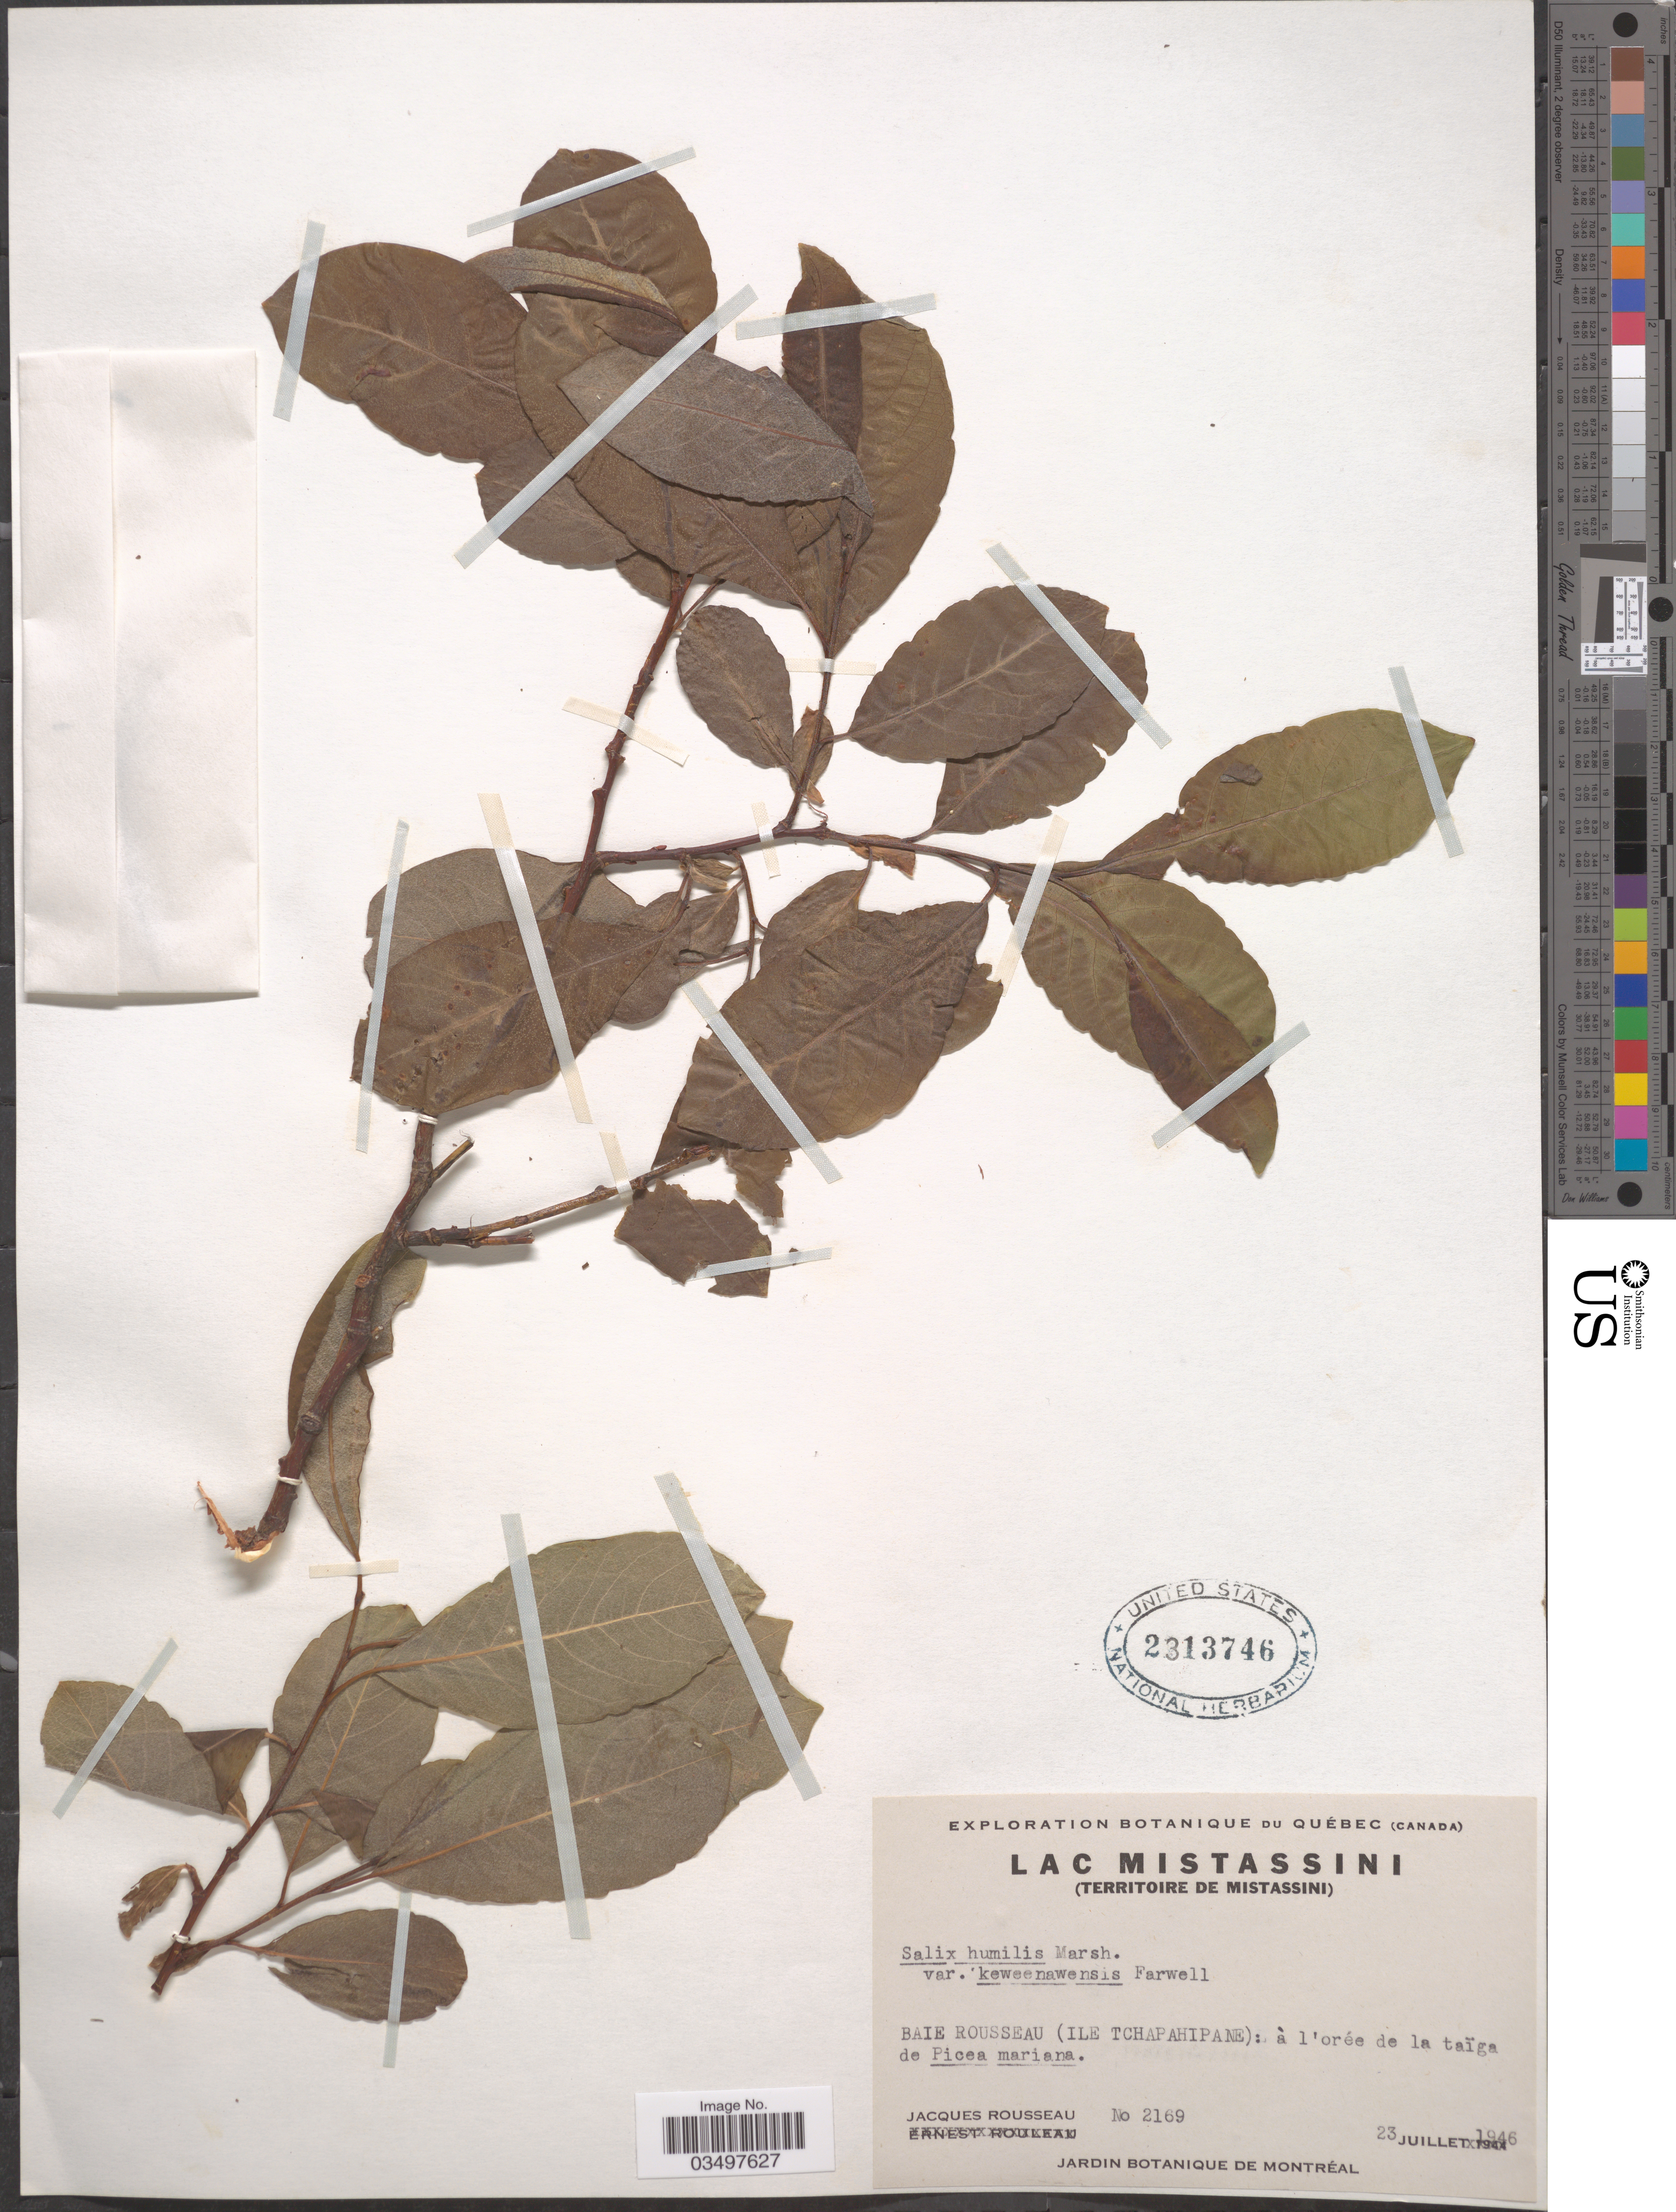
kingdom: Plantae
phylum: Tracheophyta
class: Magnoliopsida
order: Malpighiales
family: Salicaceae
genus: Salix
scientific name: Salix humilis var. keweenawensis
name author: Farw.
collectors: J. Rousseau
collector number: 2169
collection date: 1946-07-23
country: Canada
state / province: Quebec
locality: Lac Mistassini (Territoire de Mistassini). Baie Rousseau (Ile Tchapahipane): à l'orée de la taïga de Picea mariana.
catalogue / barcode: US 2313746